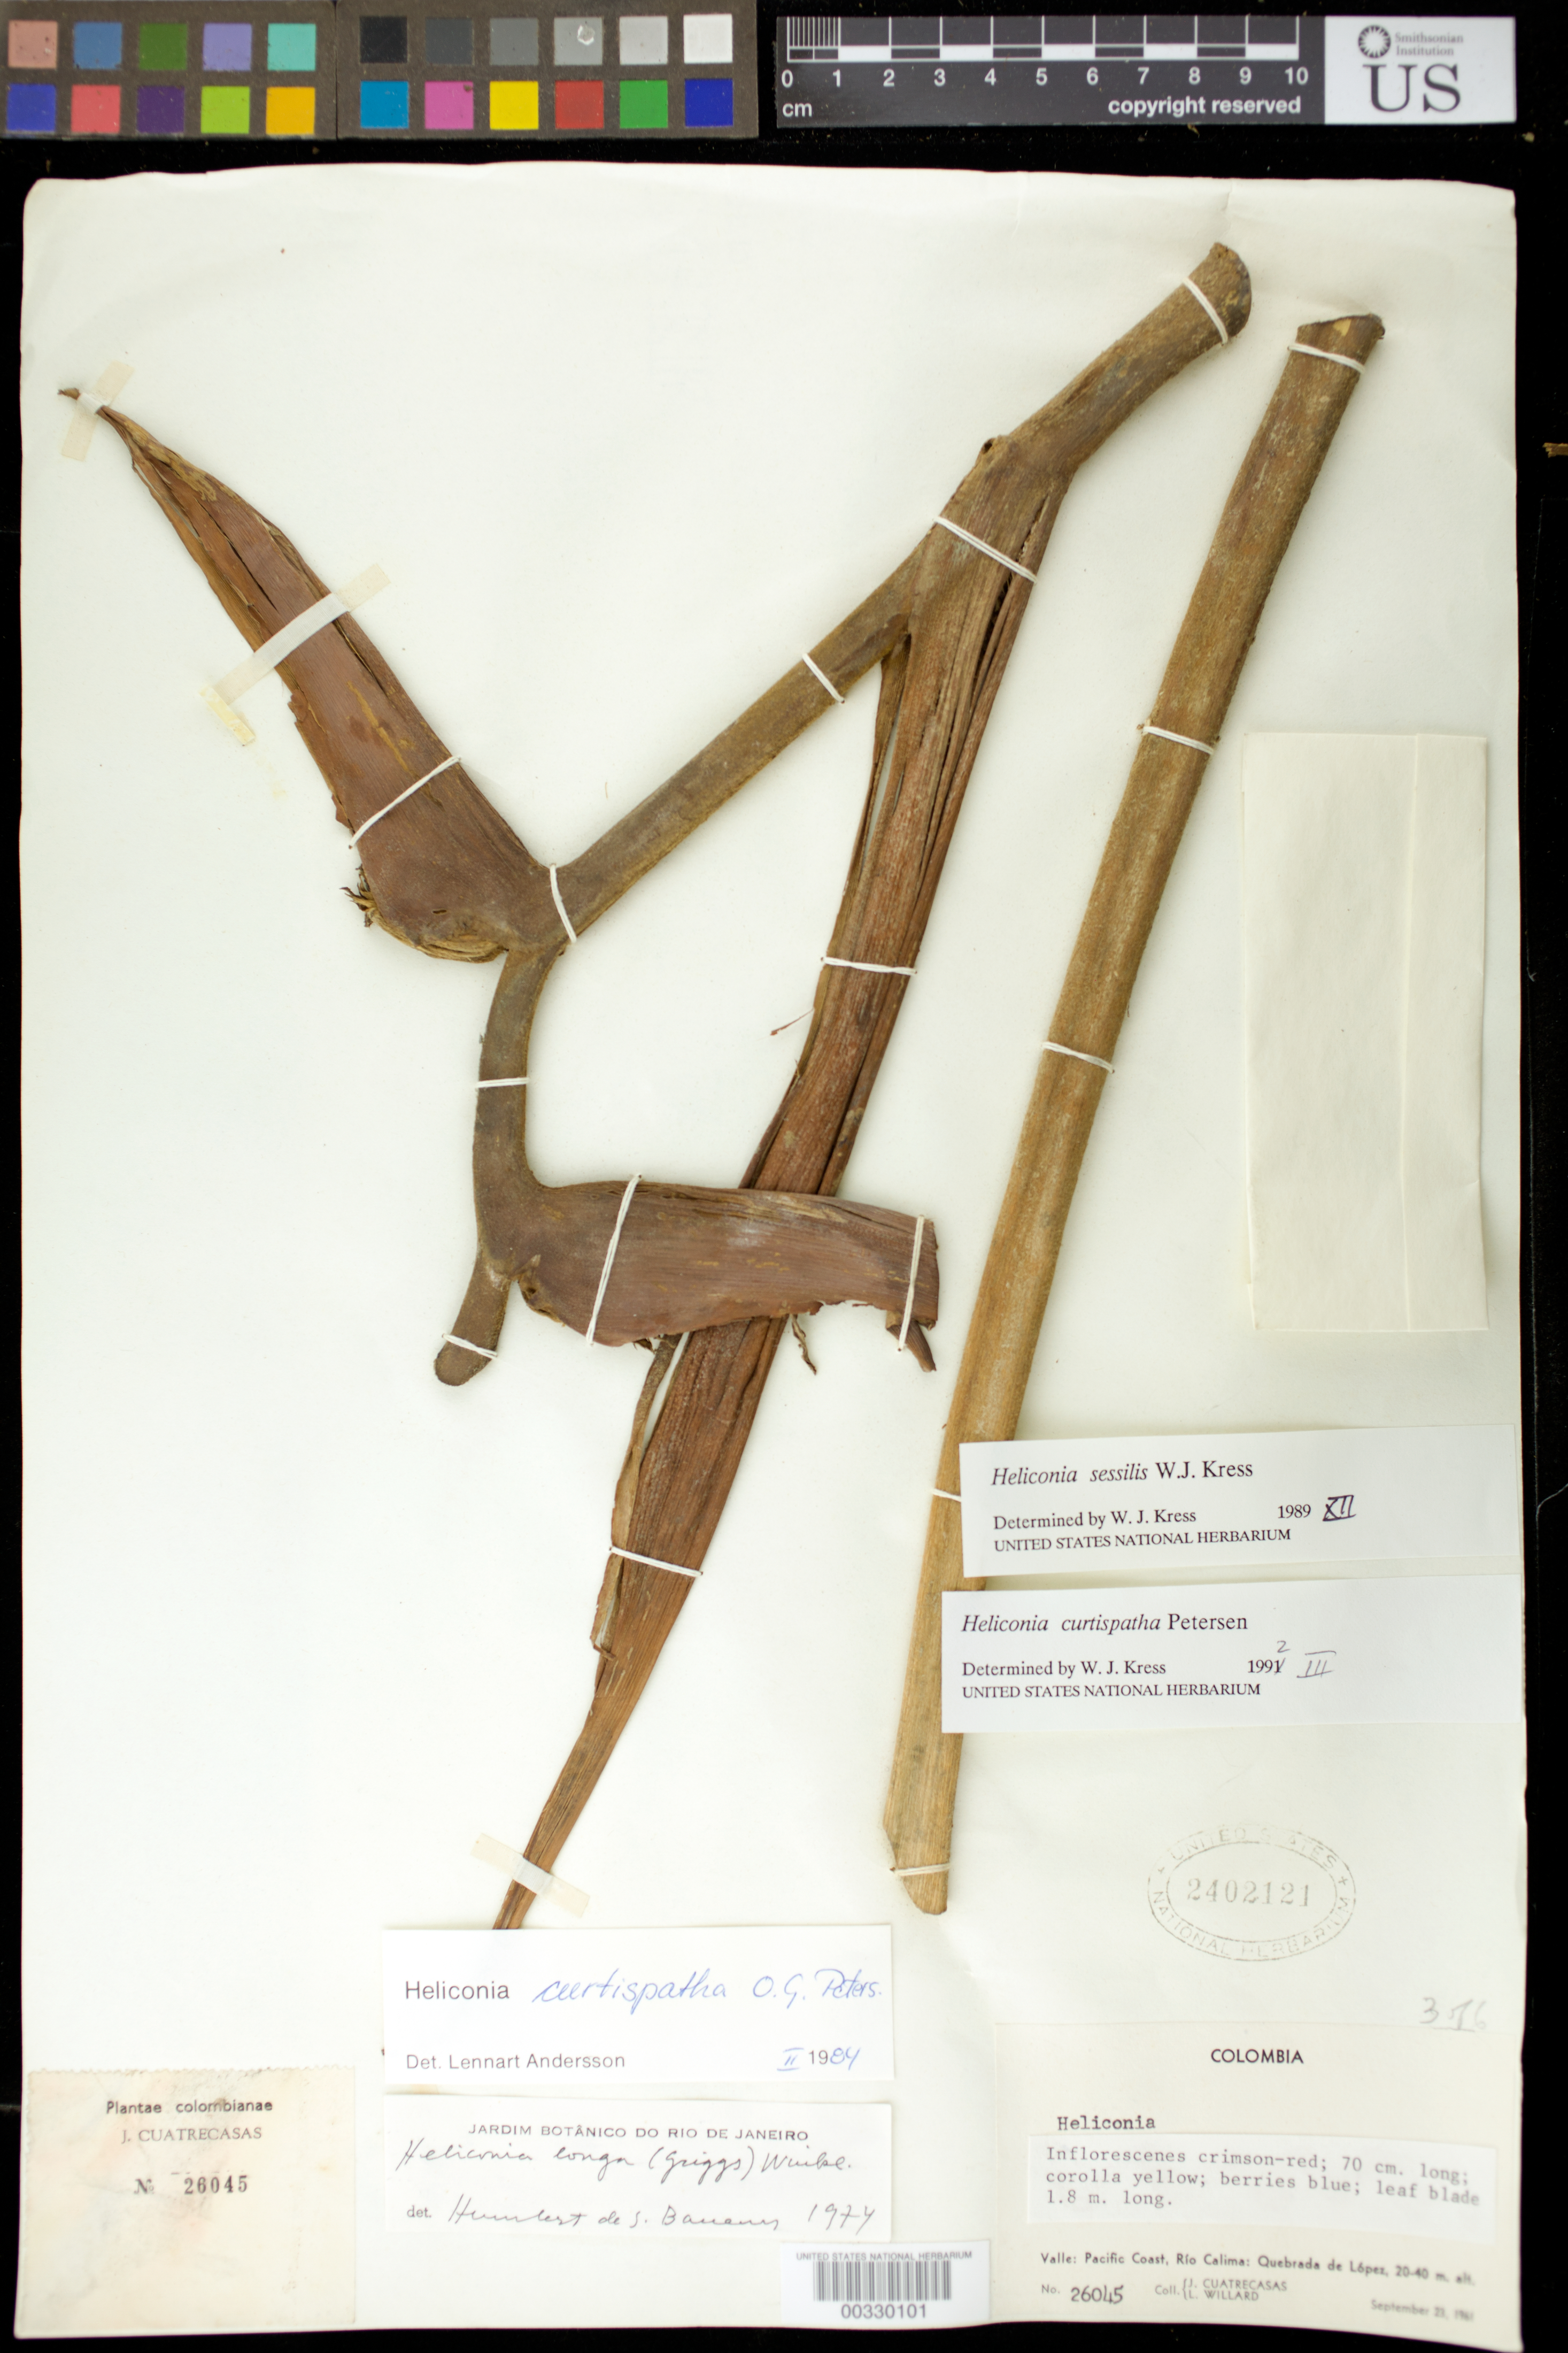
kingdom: Plantae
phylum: Tracheophyta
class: Liliopsida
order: Zingiberales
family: Heliconiaceae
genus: Heliconia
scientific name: Heliconia curtispatha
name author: Petersen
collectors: J. Cuatrecasas & L. Willard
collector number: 26045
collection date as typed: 23 Sep 1961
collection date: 1961-09-23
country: Colombia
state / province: Valle del Cauca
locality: Pacific Coast, Rio Calima, Quebrada de Lopez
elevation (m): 20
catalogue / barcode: US 2402121